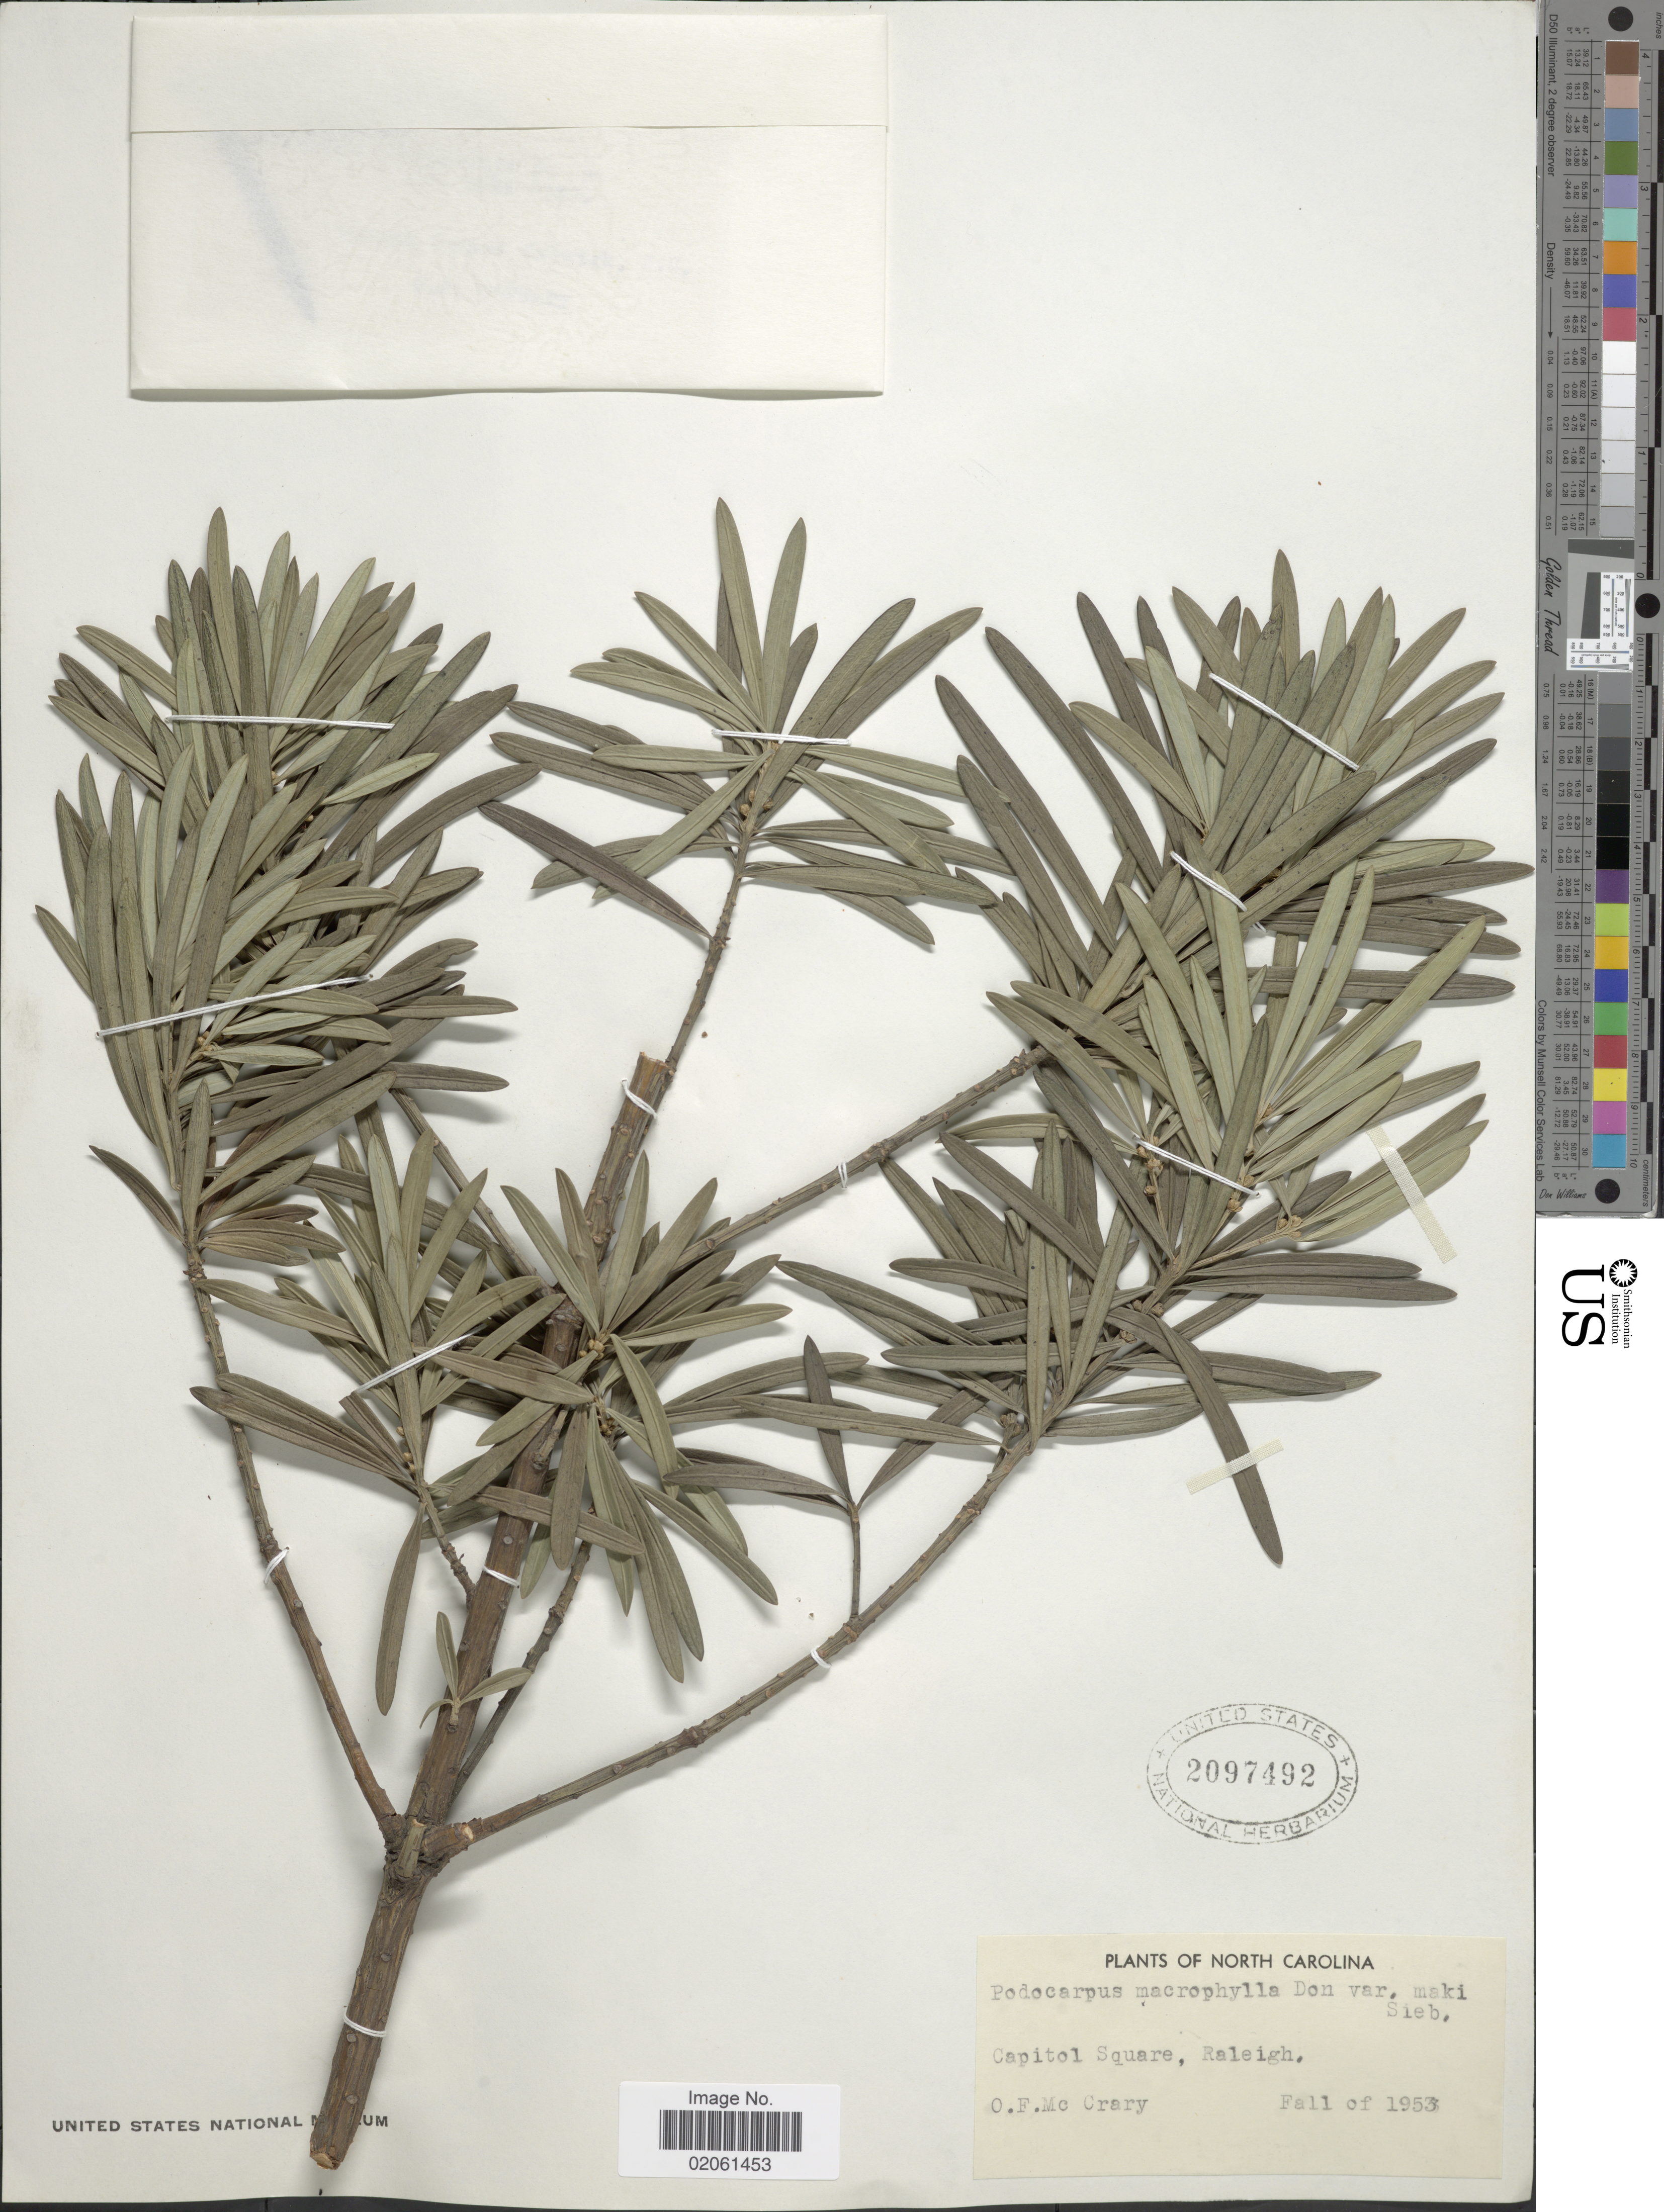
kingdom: Plantae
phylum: Tracheophyta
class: Pinopsida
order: Pinales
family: Podocarpaceae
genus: Podocarpus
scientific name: Podocarpus macrophyllus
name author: (Thunb.) Sweet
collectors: O. McCrary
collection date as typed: Fall of 1953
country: United States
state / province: North Carolina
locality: Capitol Square, Raleigh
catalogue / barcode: US 2097492